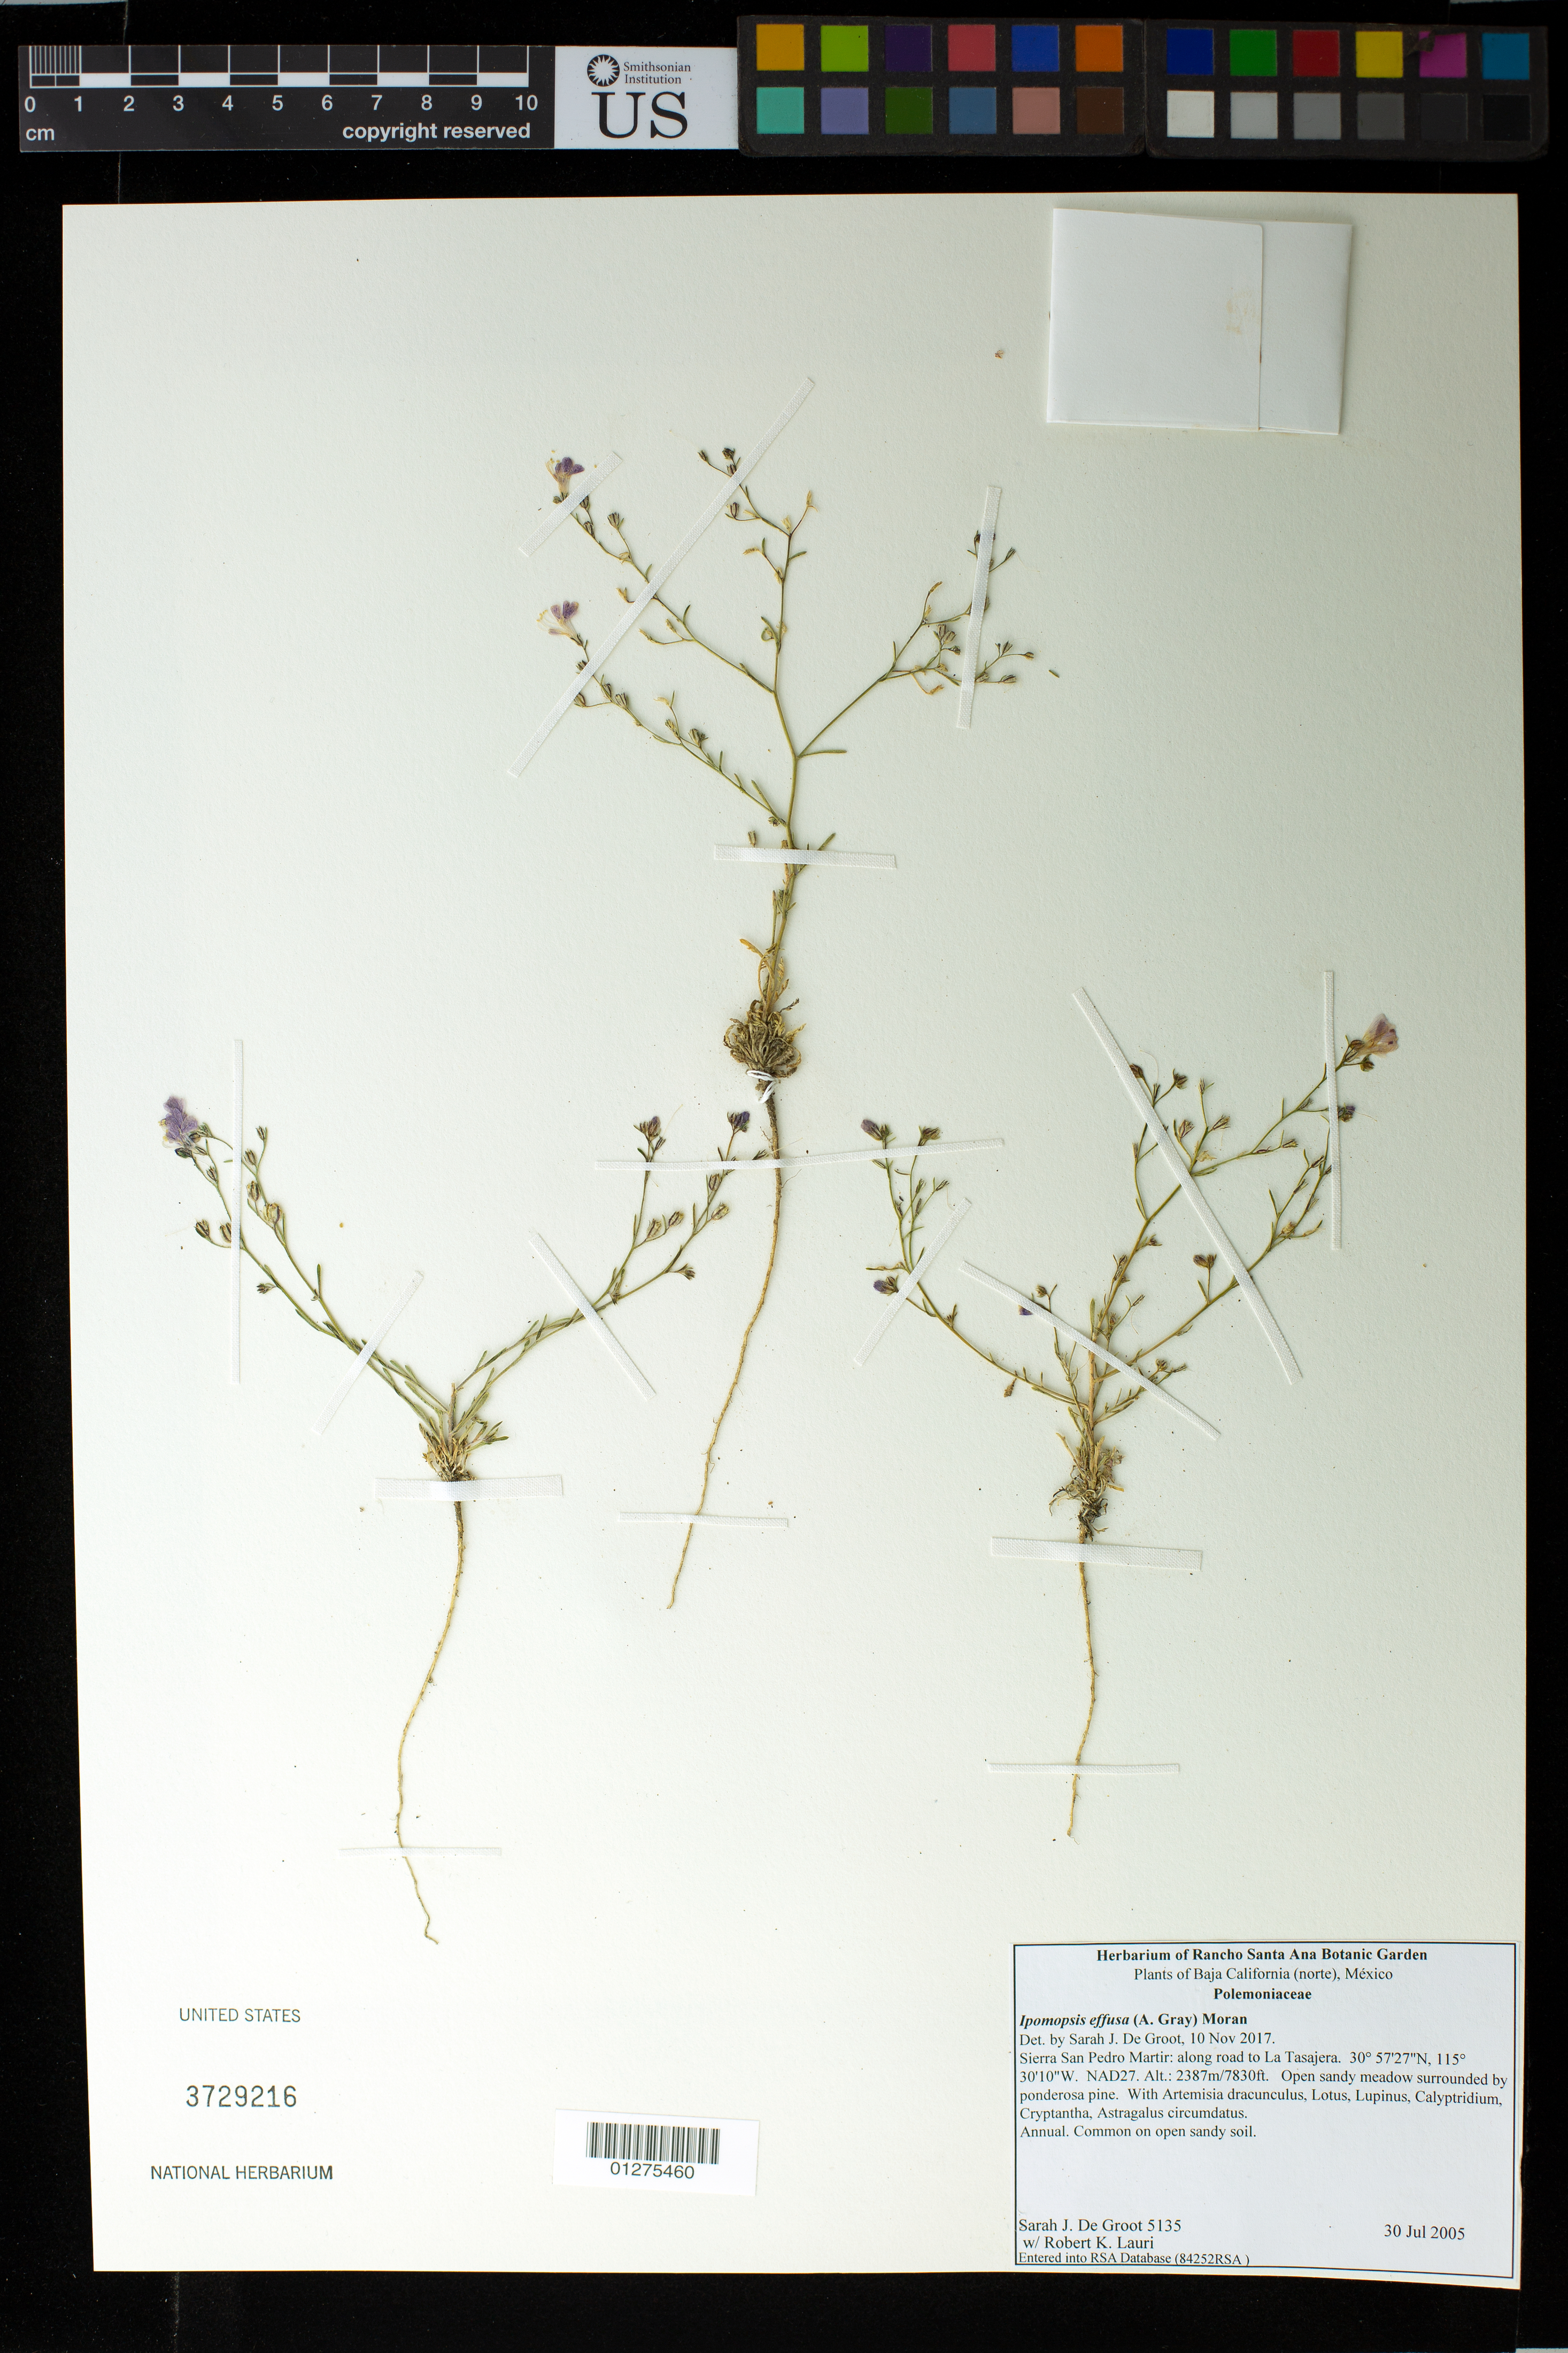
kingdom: Plantae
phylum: Tracheophyta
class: Magnoliopsida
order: Ericales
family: Polemoniaceae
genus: Ipomopsis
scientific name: Ipomopsis effusa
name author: (A. Gray) Moran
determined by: De Groot, Sarah J.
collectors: S. De Groot & R. Lauri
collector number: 5135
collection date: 2005-07-30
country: Mexico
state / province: Baja California Norte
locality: Sierra San Pedro Martir: along road to La Tasajera. NAD27. Open sandy meadow surrounded by ponderosa pine.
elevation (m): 2387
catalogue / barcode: US 3729216